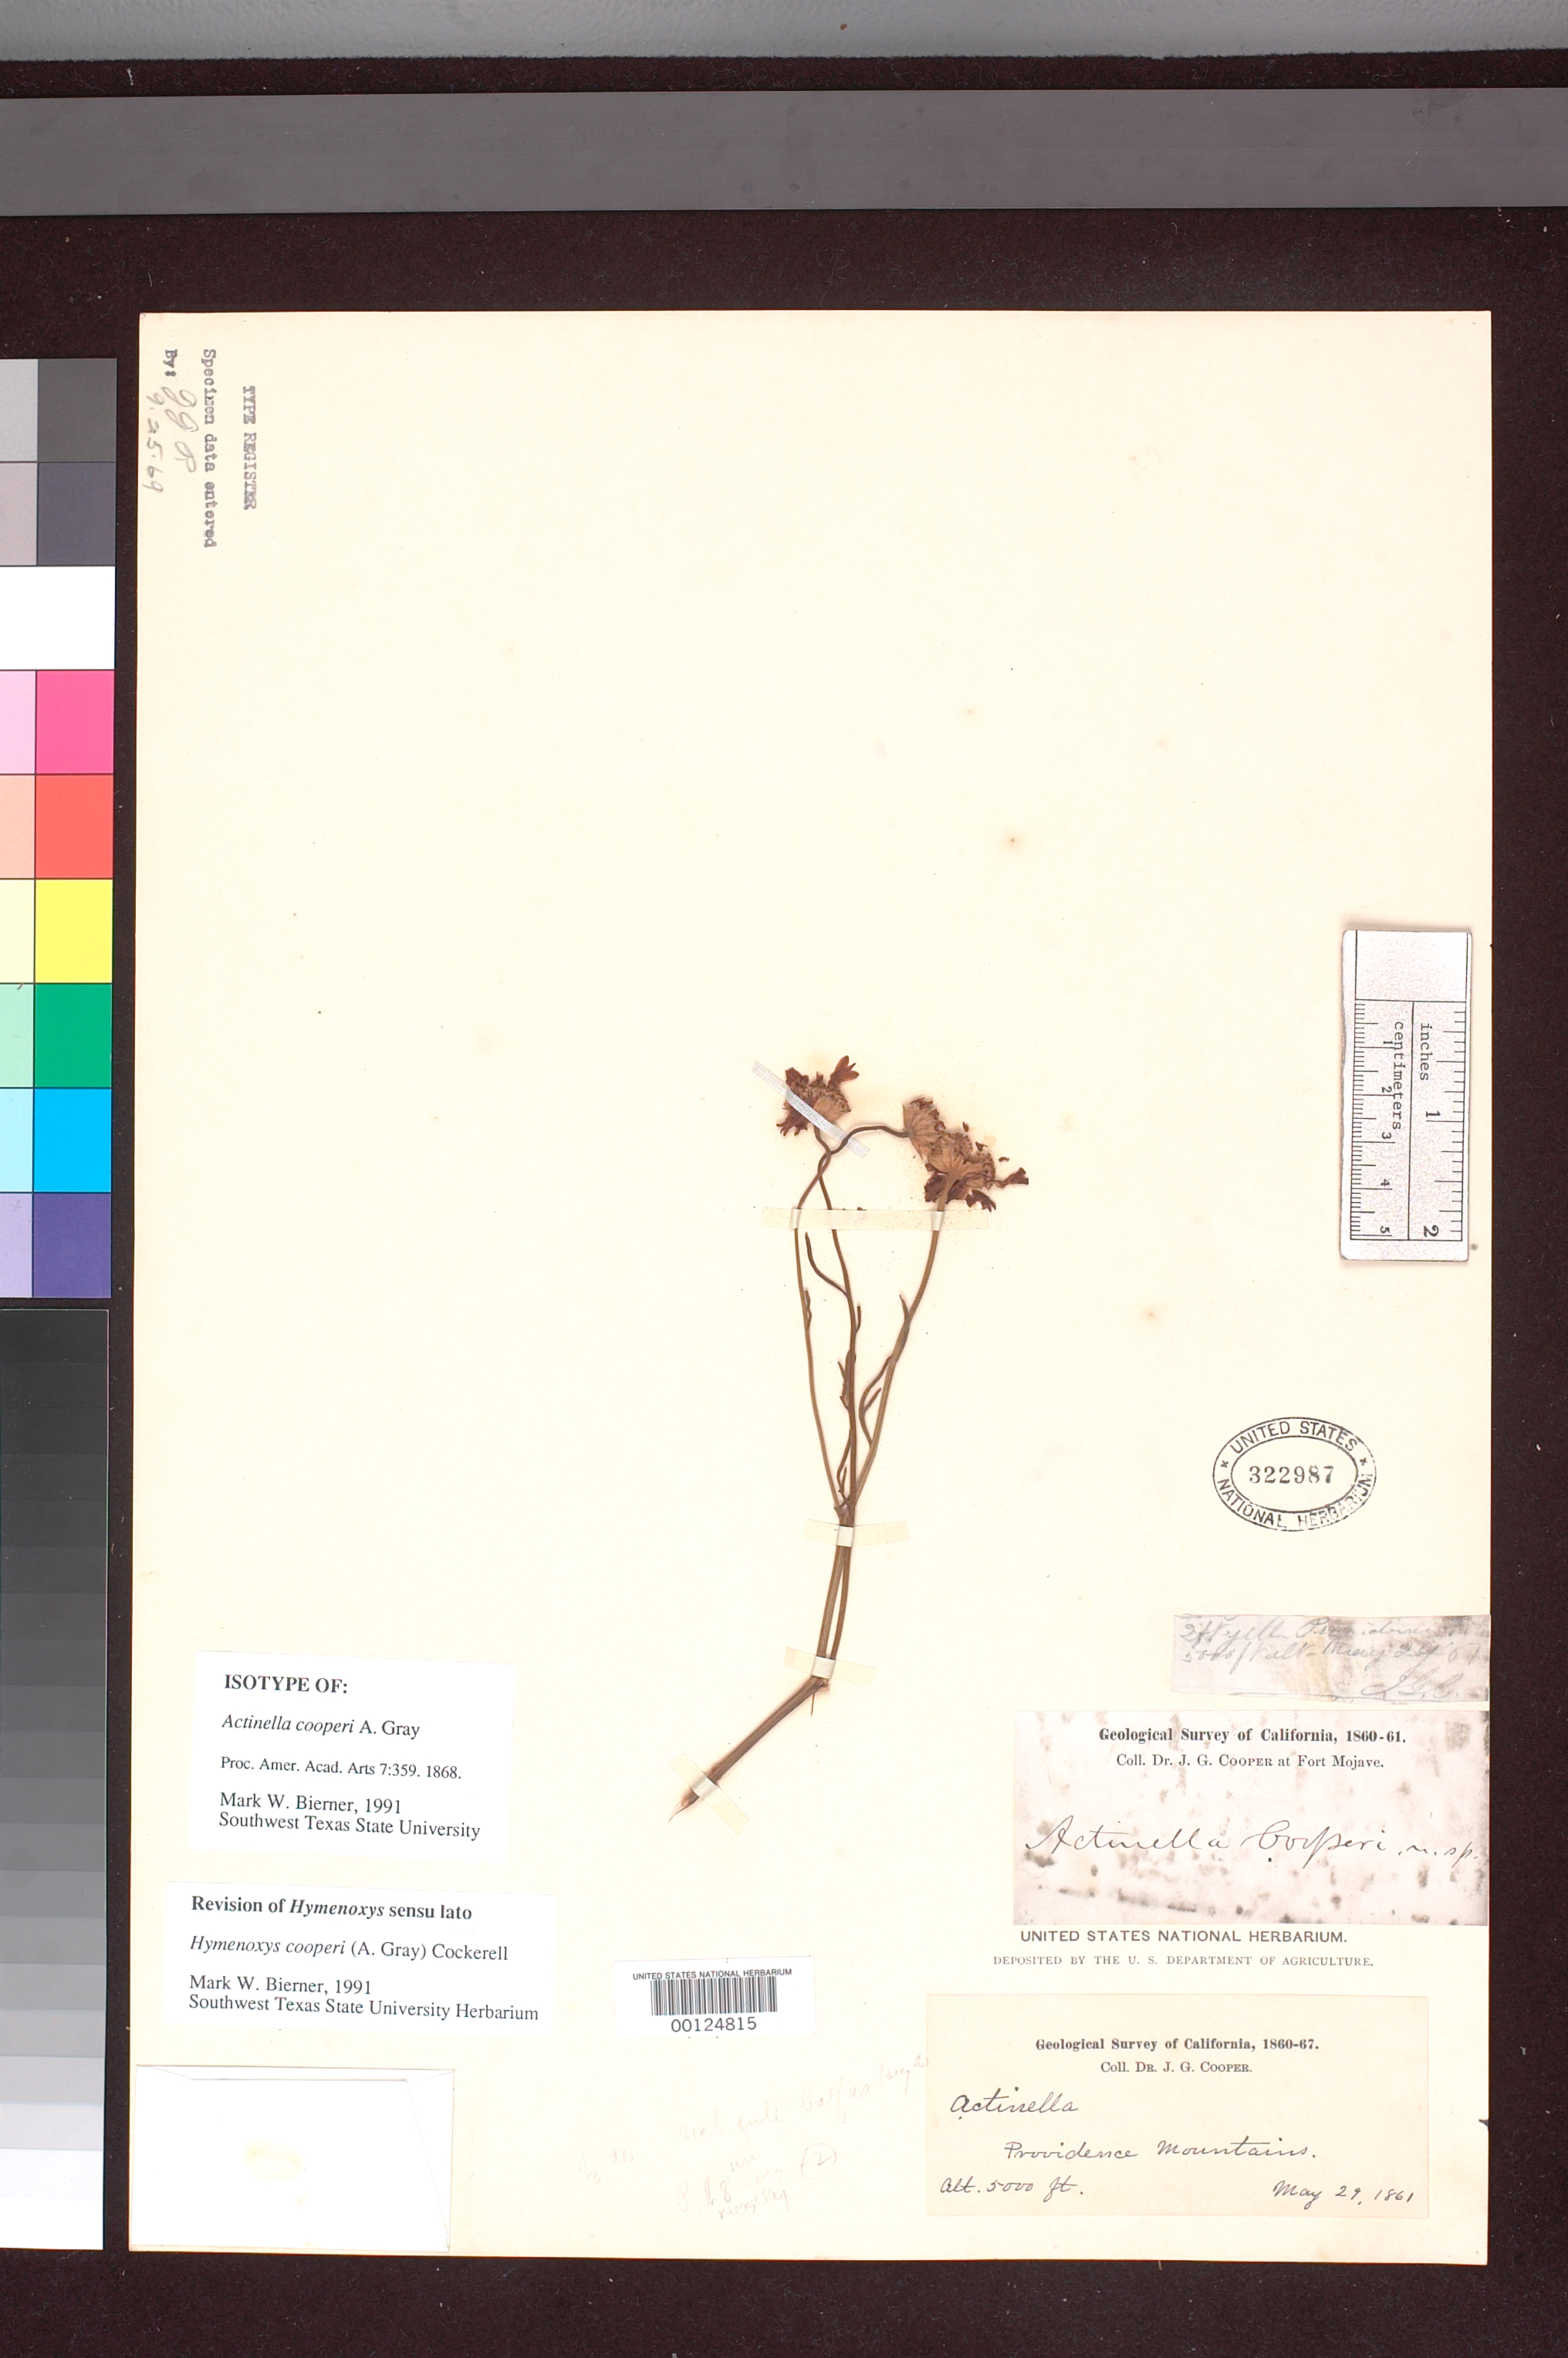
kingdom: Plantae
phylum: Tracheophyta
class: Magnoliopsida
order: Asterales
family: Asteraceae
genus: Actinella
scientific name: Actinella cooperi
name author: A. Gray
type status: Isotype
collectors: J. G. Cooper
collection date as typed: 29 May 1861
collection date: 1861-05-29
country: United States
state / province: California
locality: Providence Mountains.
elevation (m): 1524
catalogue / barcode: US 322987